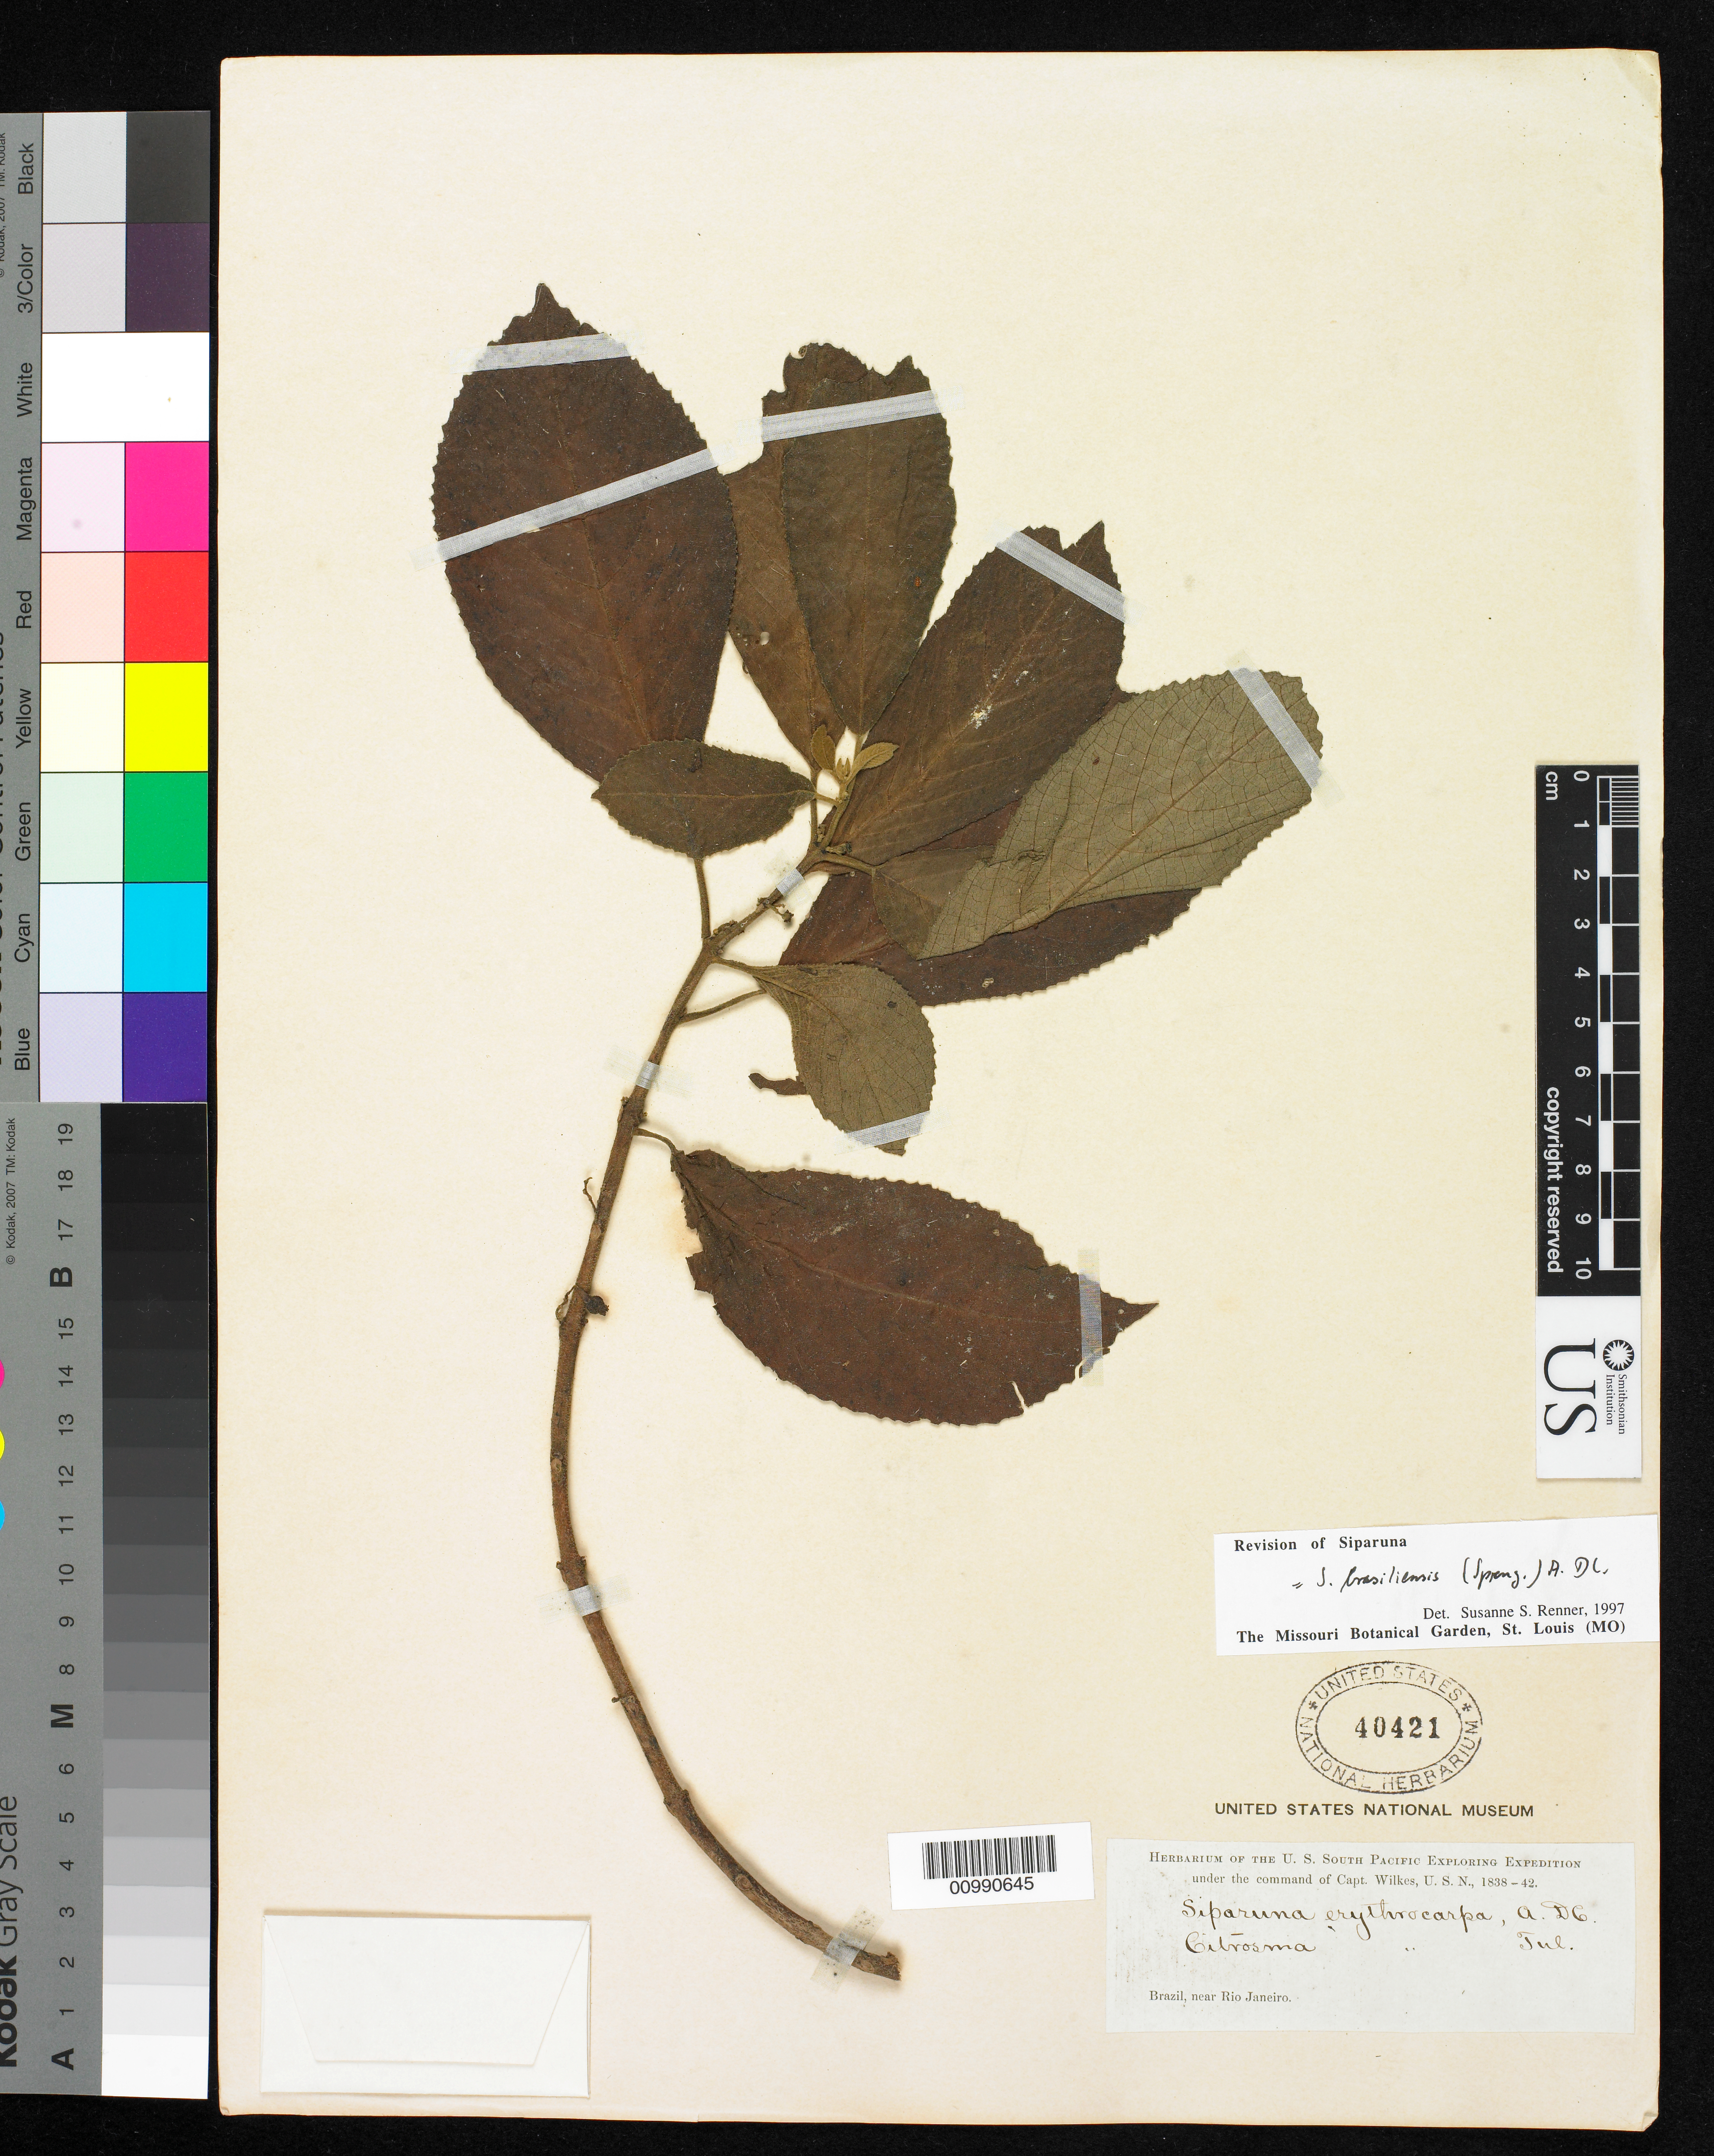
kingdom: Plantae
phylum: Tracheophyta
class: Magnoliopsida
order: Laurales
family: Siparunaceae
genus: Siparuna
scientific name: Siparuna brasiliensis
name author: (Spreng.) A. DC.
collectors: Wilkes Explor. Exped.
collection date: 1838/1842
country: Brazil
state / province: Rio de Janeiro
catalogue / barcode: US 40421